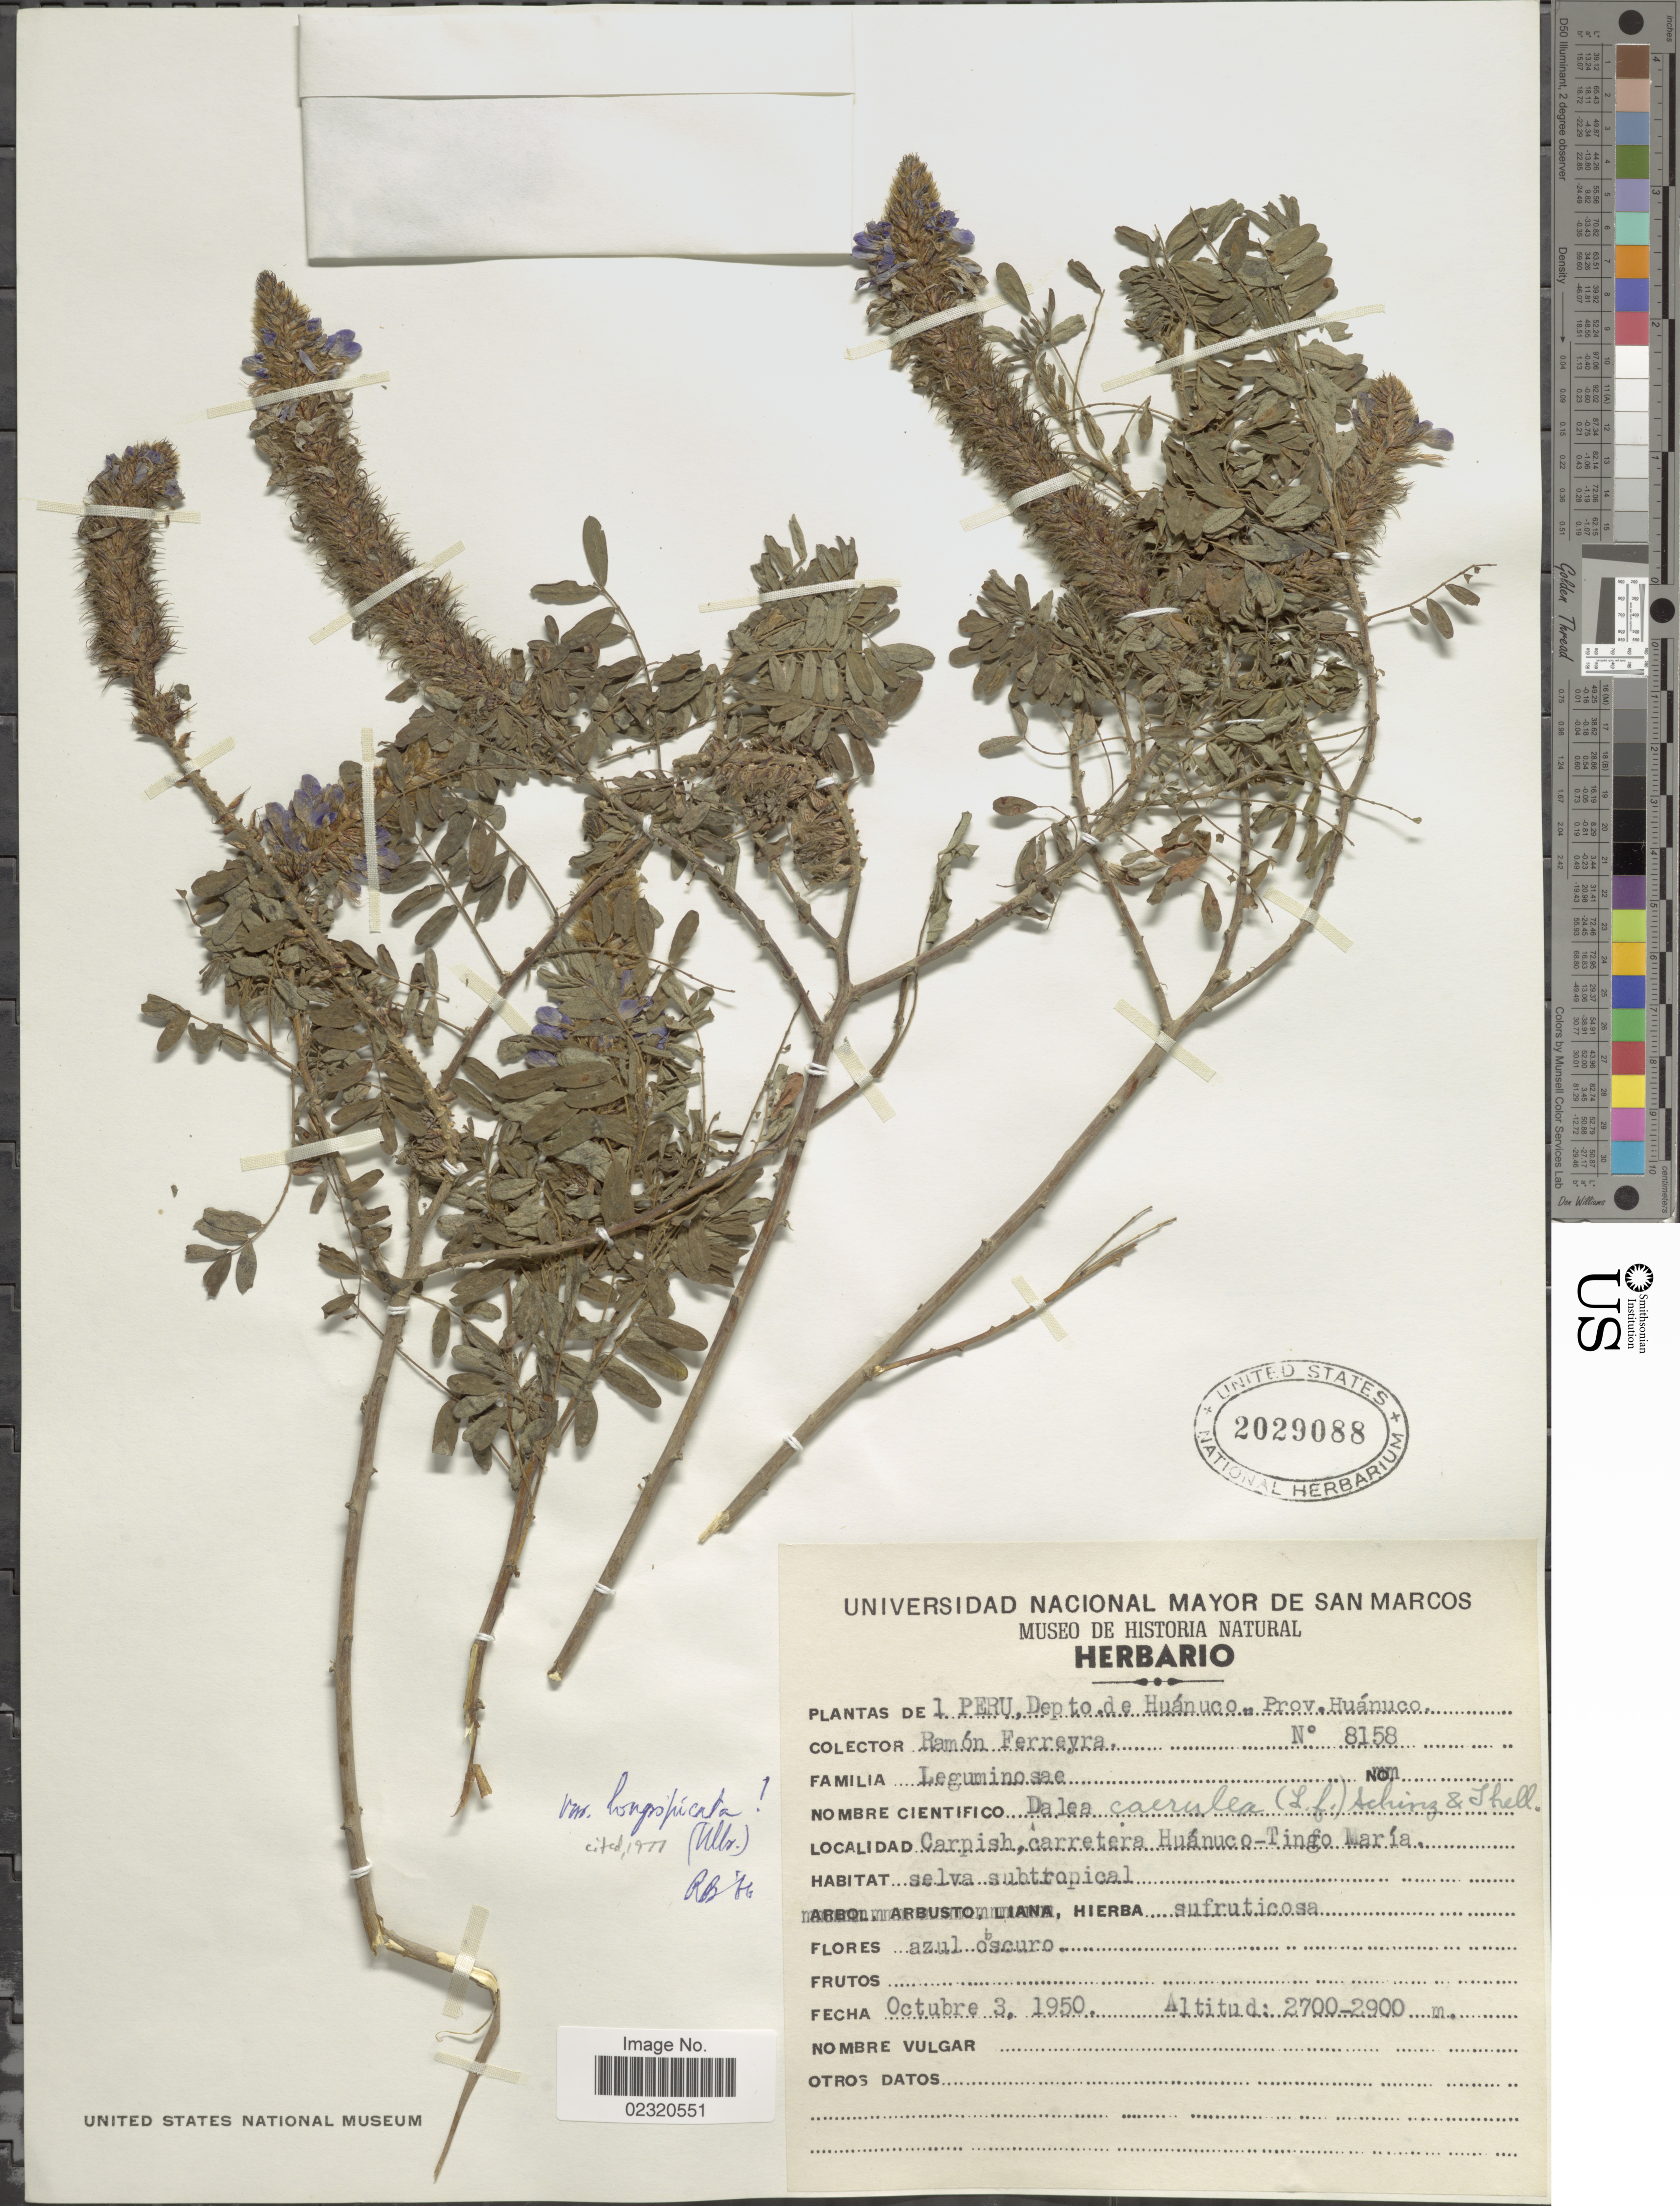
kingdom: Plantae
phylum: Tracheophyta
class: Magnoliopsida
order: Fabales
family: Fabaceae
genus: Dalea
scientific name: Dalea coerulea var. longispicata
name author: (Ulbr.) Barneby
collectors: R. A. Ferreyra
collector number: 8158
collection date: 1950-10-03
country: Peru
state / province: Huánuco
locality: Prov. Huanuco, Carpish, carretera Huanuco-Tingo Maria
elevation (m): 2700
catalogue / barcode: US 2029088